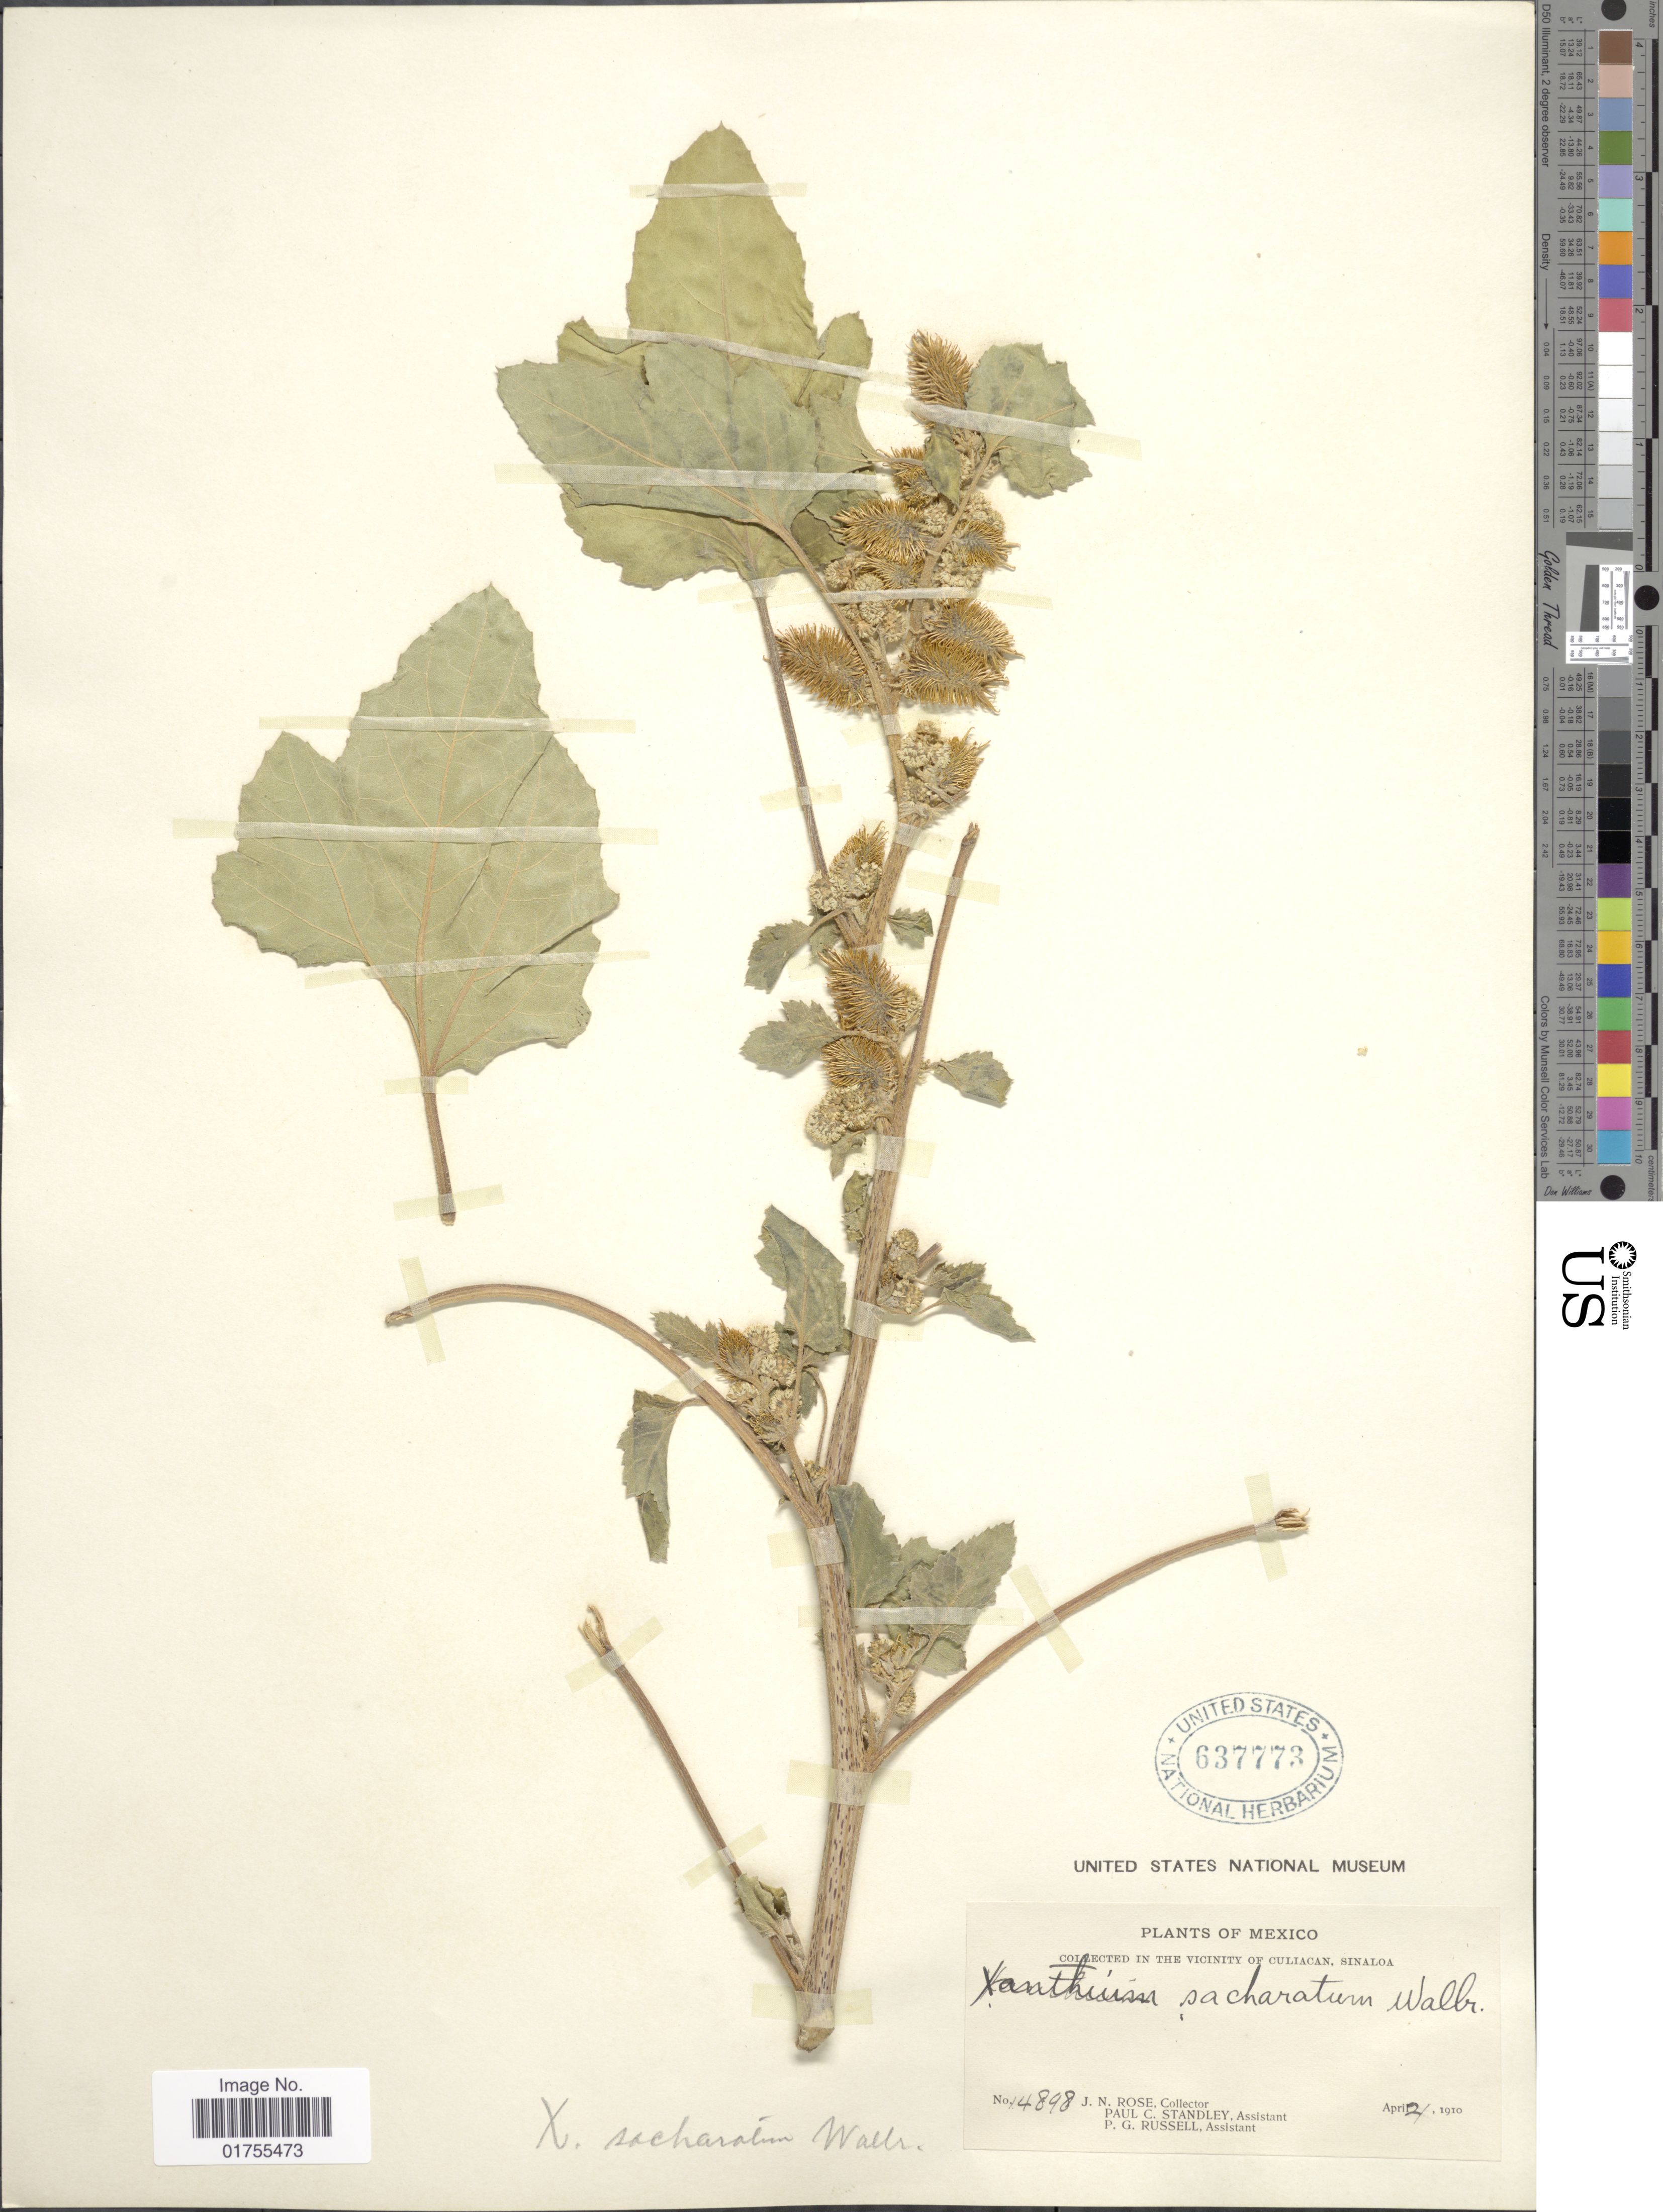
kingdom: Plantae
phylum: Tracheophyta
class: Magnoliopsida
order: Asterales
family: Asteraceae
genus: Xanthium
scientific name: Xanthium strumarium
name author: L.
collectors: J. N. Rose, P. C. Standley & P. G. Russell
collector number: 14898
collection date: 1910-04-21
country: Mexico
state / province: Sinaloa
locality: In the Vicinity of Culiacan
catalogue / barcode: US 637773